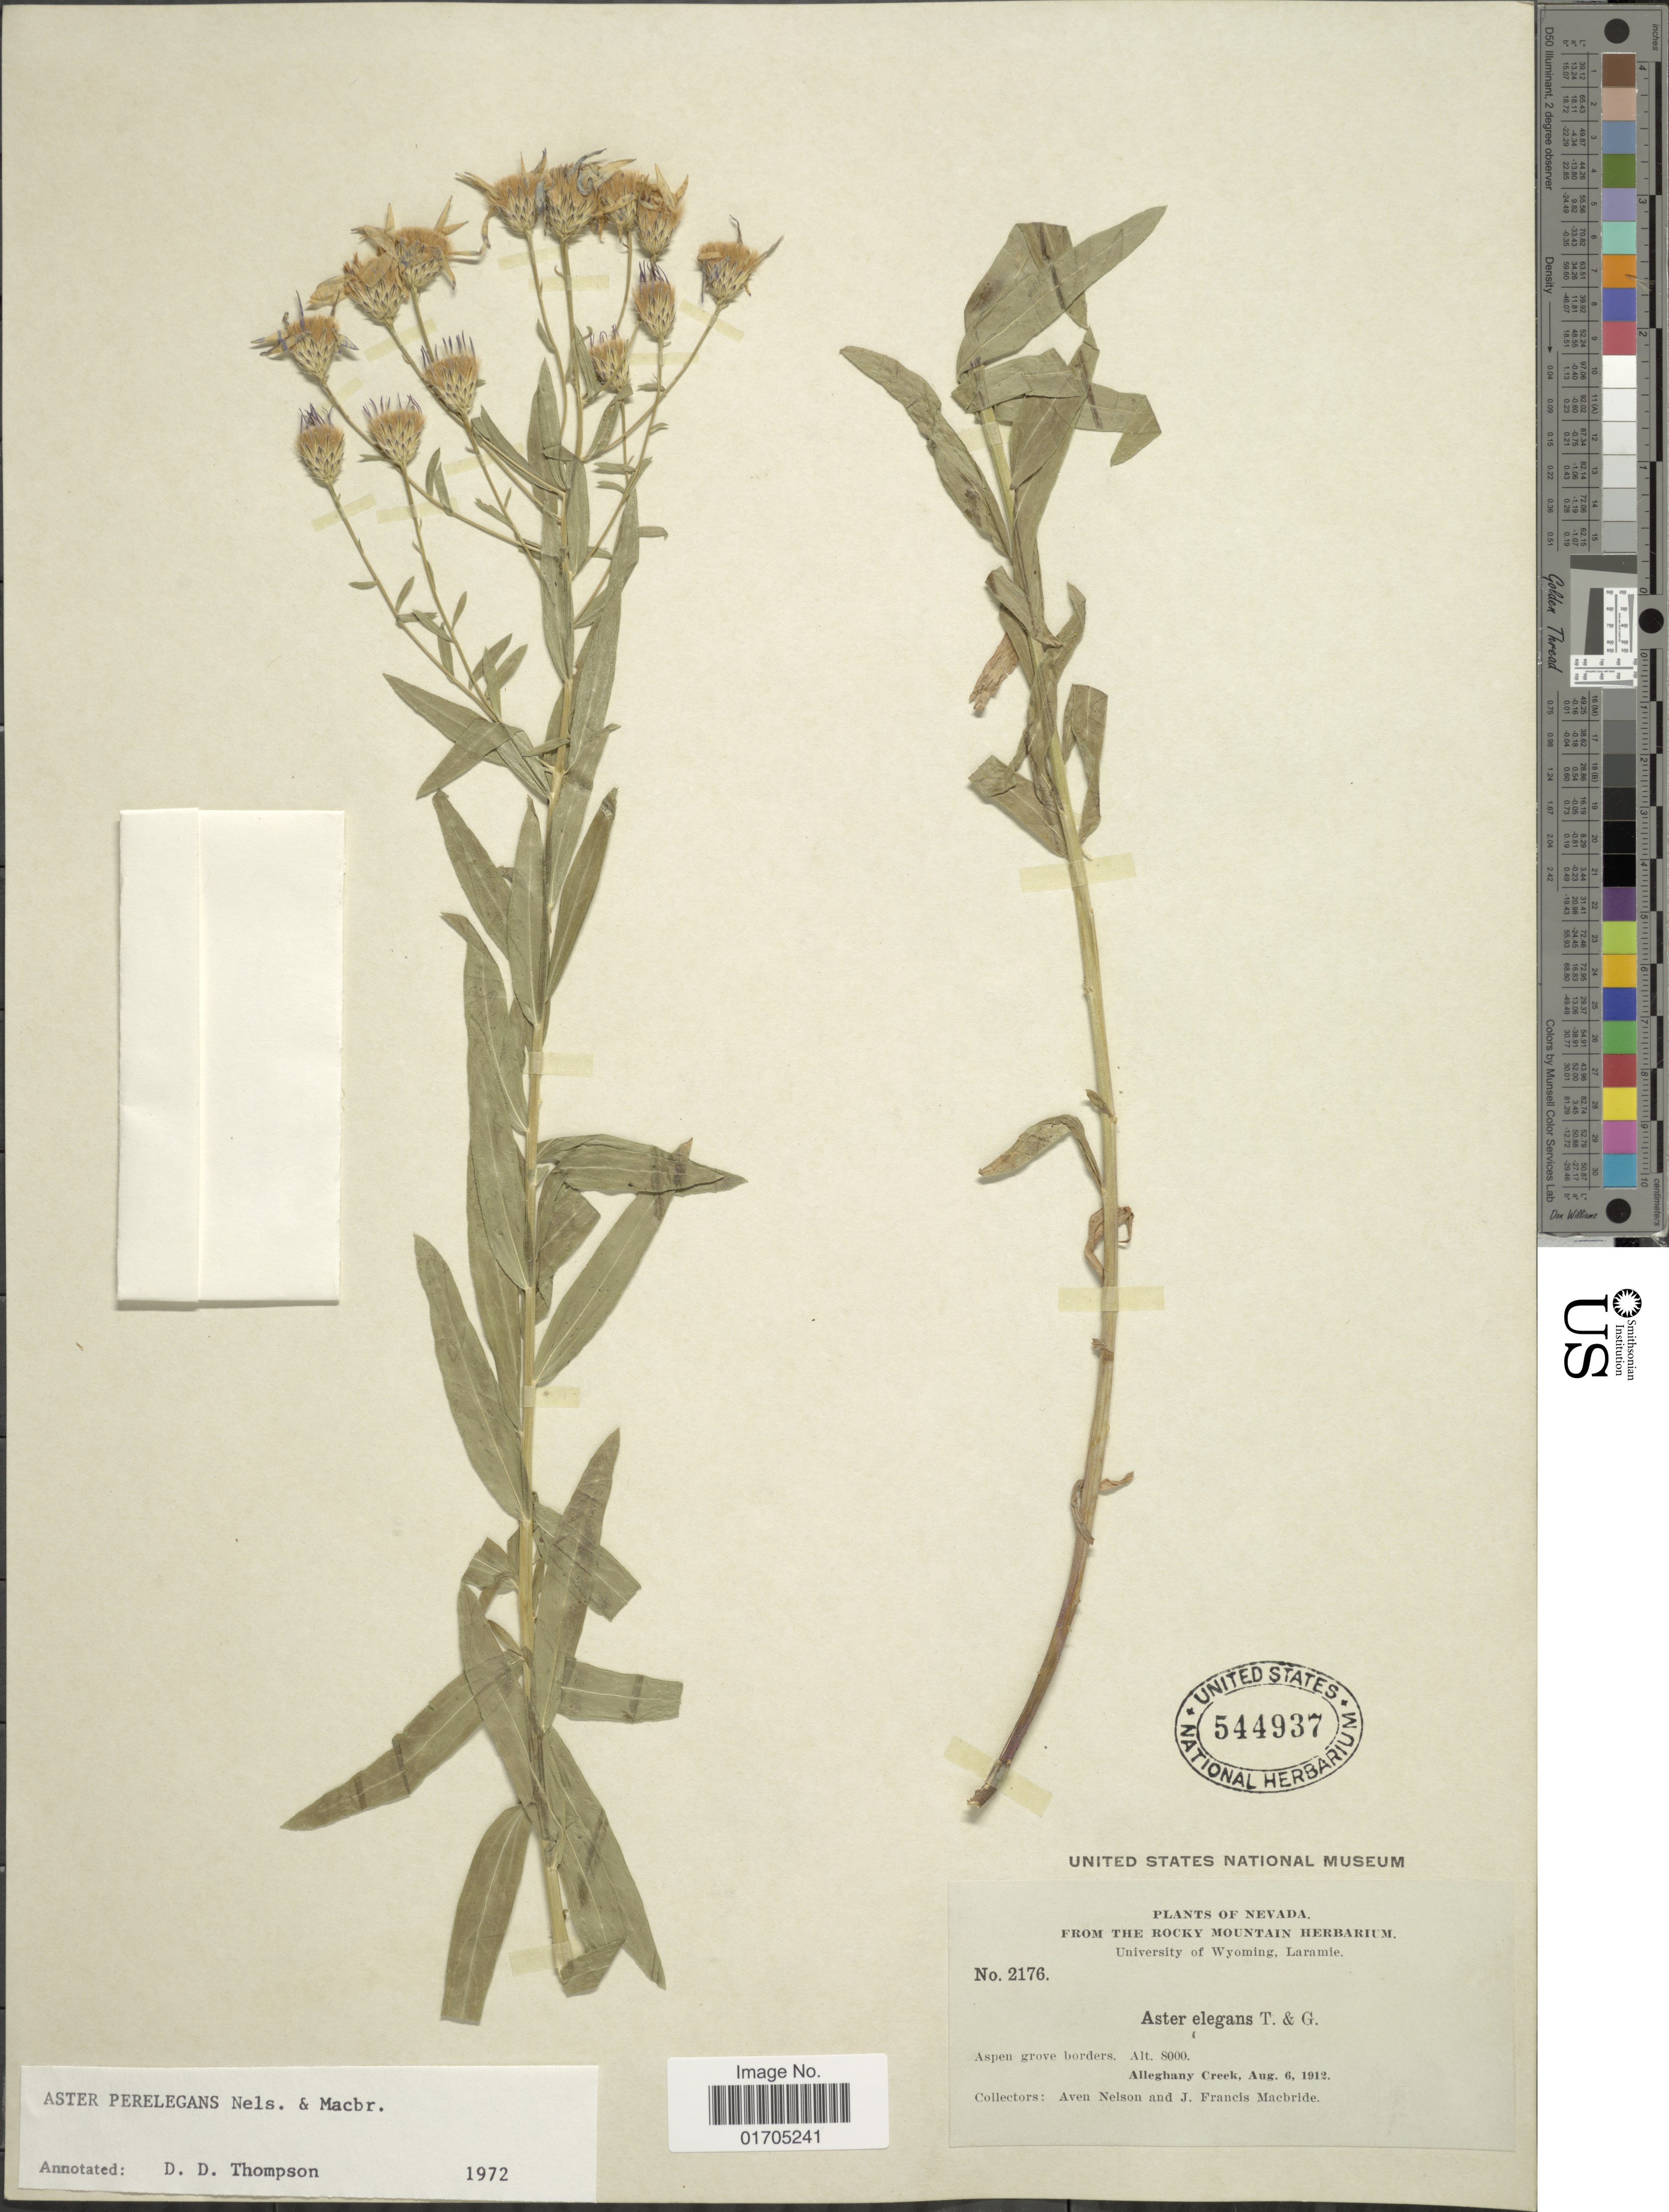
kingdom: Plantae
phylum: Tracheophyta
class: Magnoliopsida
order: Asterales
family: Asteraceae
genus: Eucephalus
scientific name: Eucephalus elegans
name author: Nutt.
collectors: A. Nelson & J. F. Macbride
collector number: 2176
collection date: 1912-08-06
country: United States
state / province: Nevada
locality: Aspen grove borders, Alleghany Creek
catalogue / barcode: US 544937